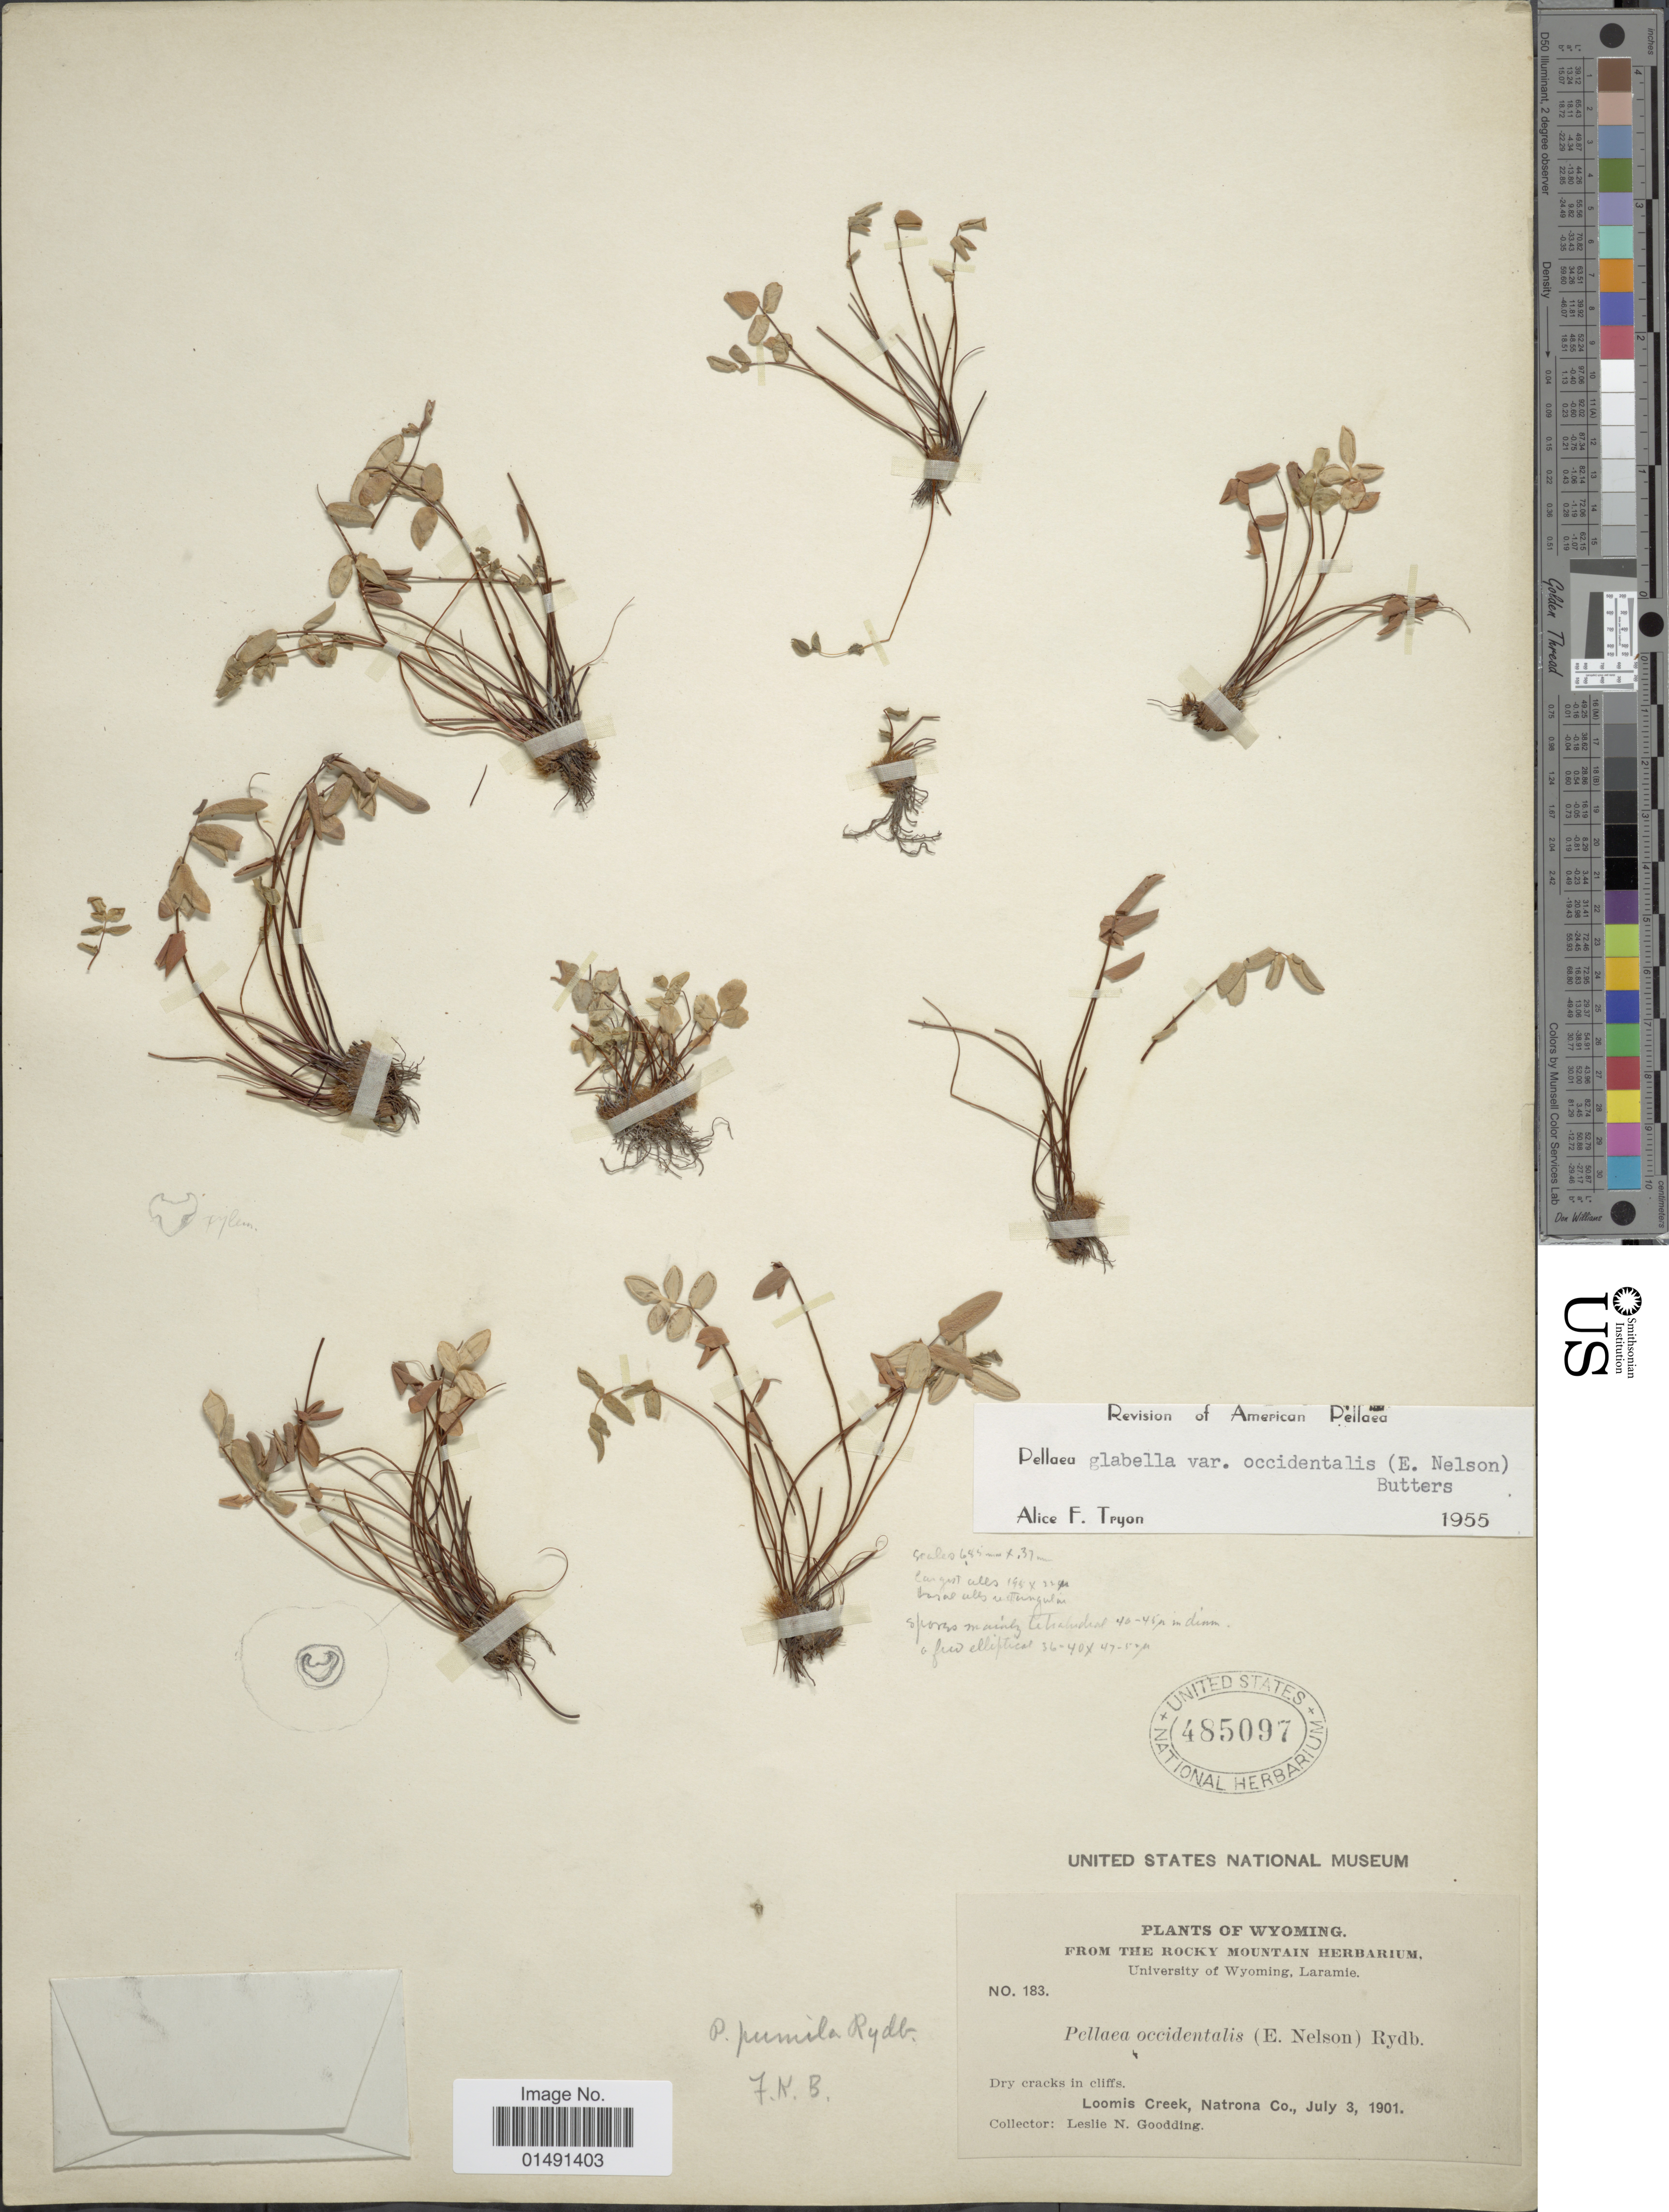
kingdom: Plantae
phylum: Tracheophyta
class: Polypodiopsida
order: Polypodiales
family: Pteridaceae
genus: Pellaea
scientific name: Pellaea glabella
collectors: L. N. Goodding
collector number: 183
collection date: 1901-07-03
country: United States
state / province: Wyoming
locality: Dry cracks in cliffs Loomis Creek, Natrona Co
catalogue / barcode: US 485097